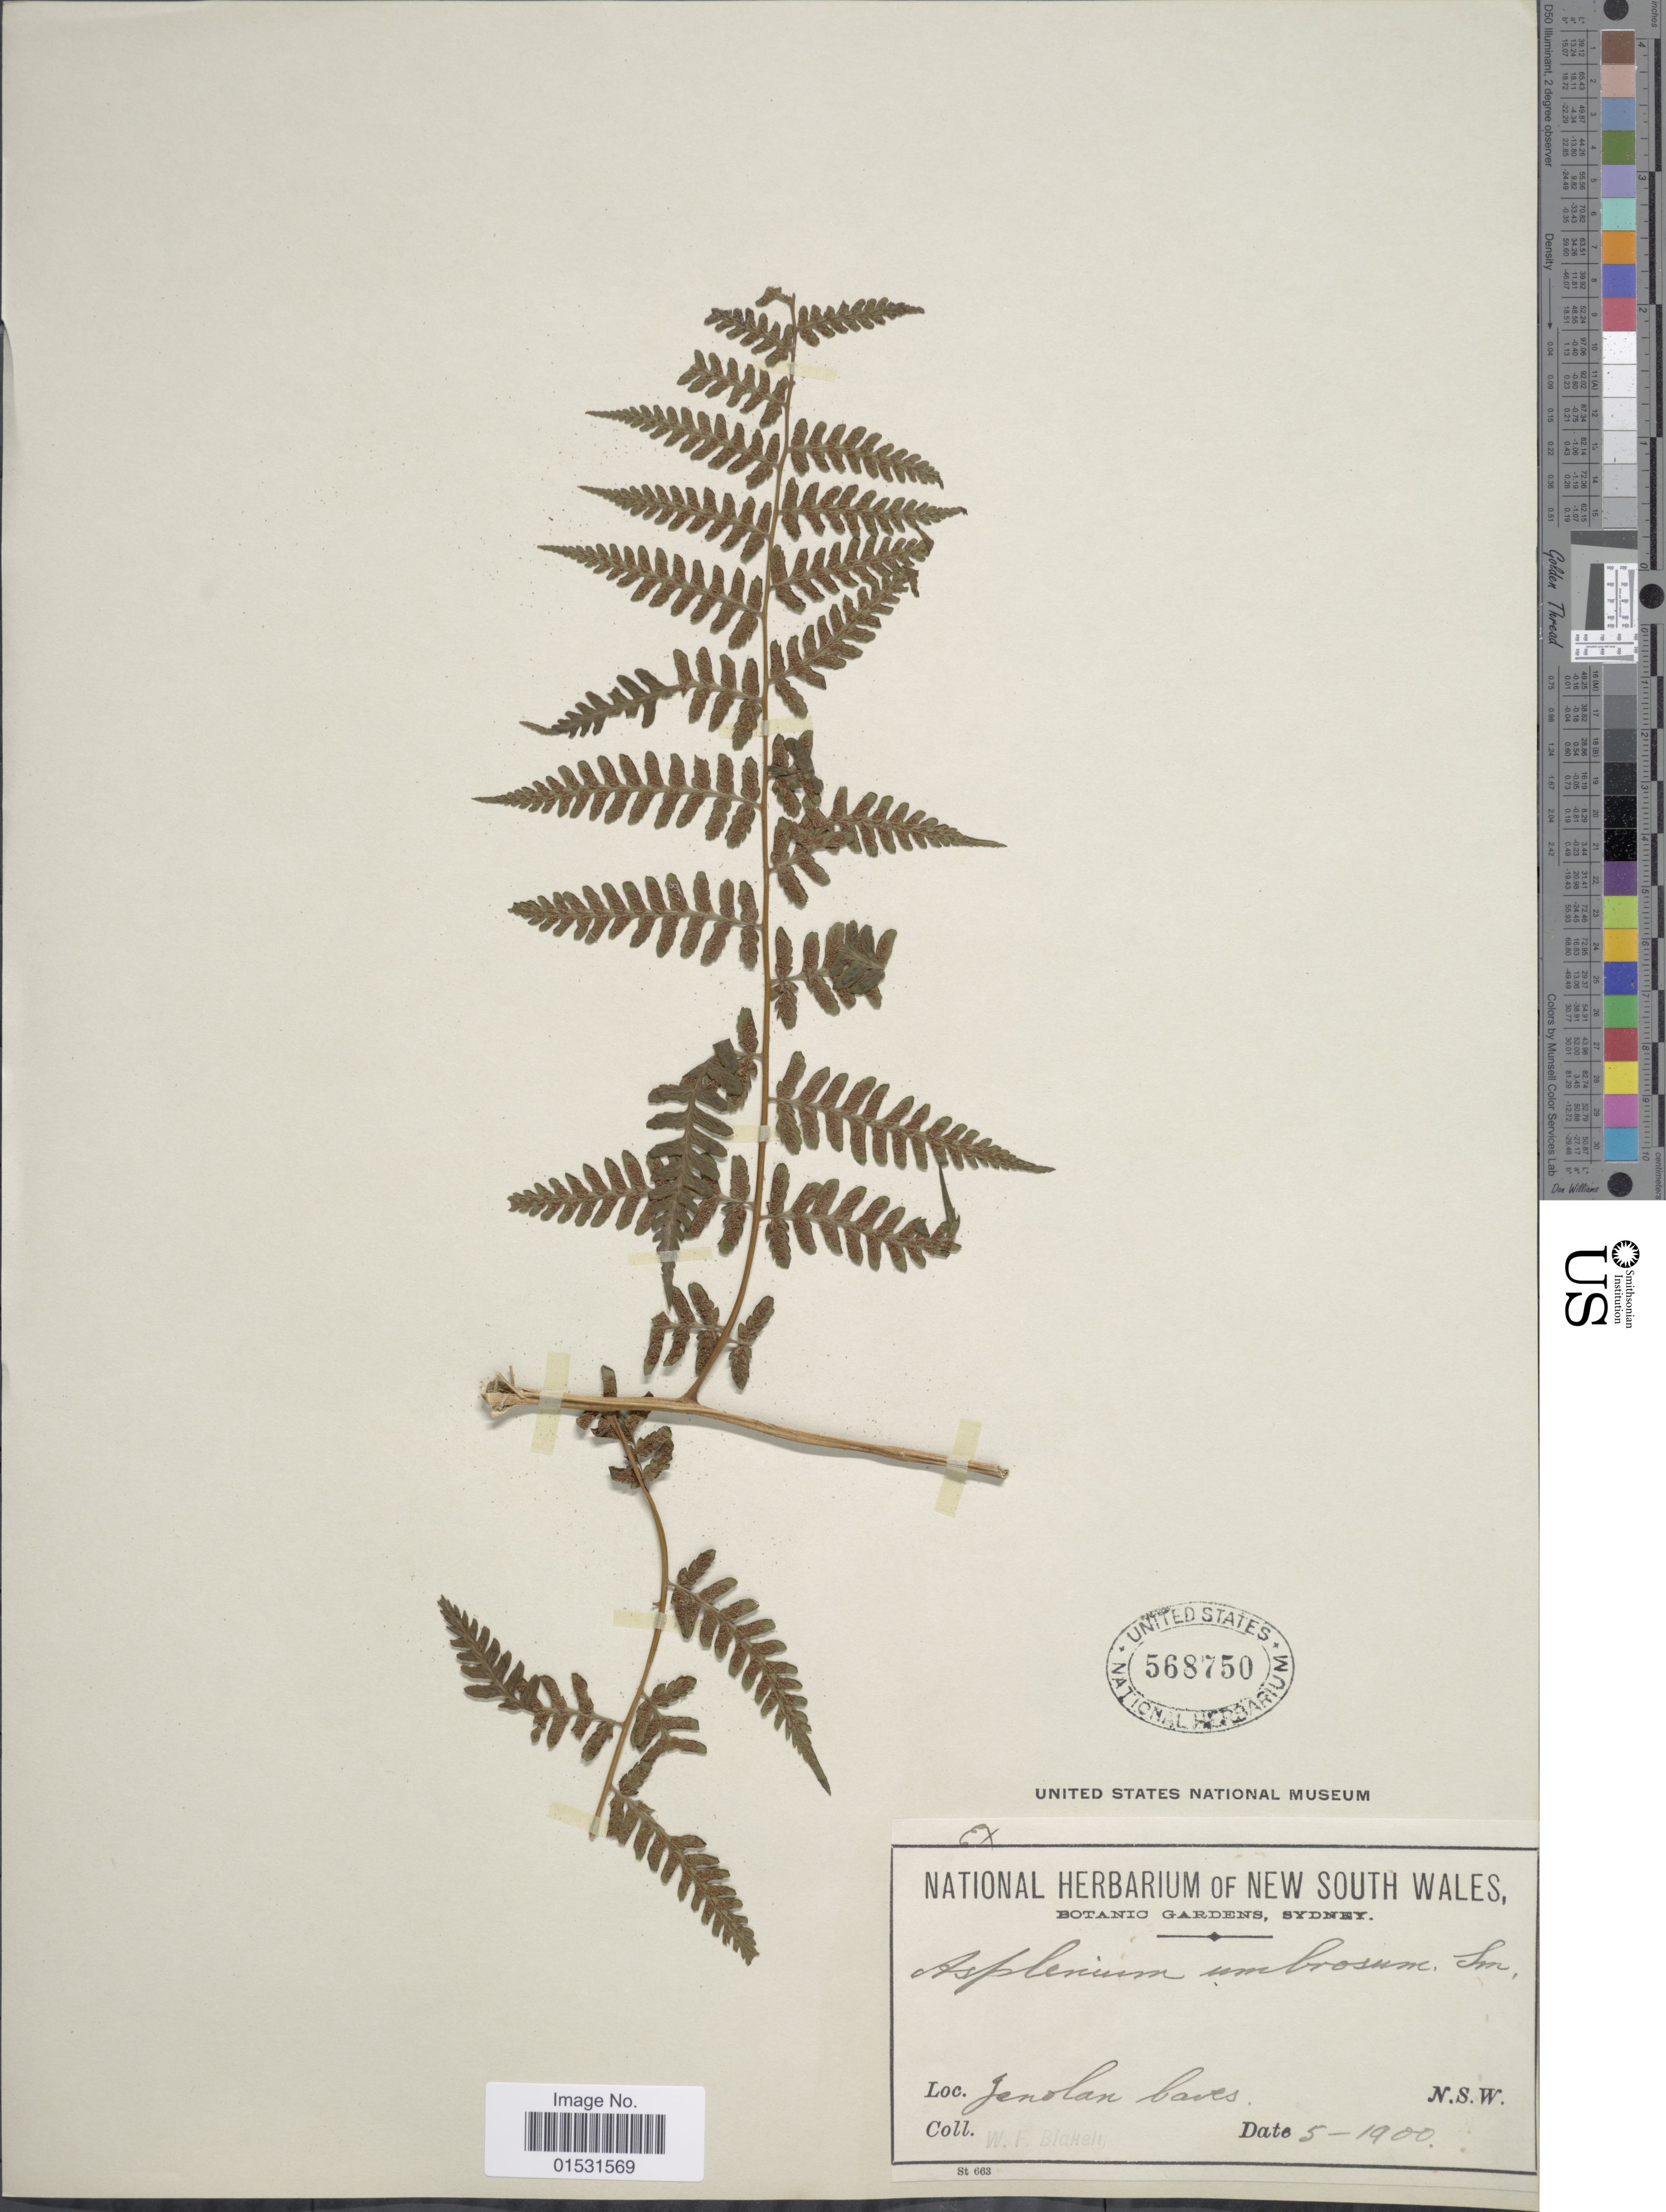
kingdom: Plantae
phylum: Tracheophyta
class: Polypodiopsida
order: Polypodiales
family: Athyriaceae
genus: Athyrium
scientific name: Athyrium australe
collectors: W. Blakely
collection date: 1900-05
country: Australia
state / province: New South Wales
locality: Jenolan Caves. N.S.W.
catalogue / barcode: US 568750